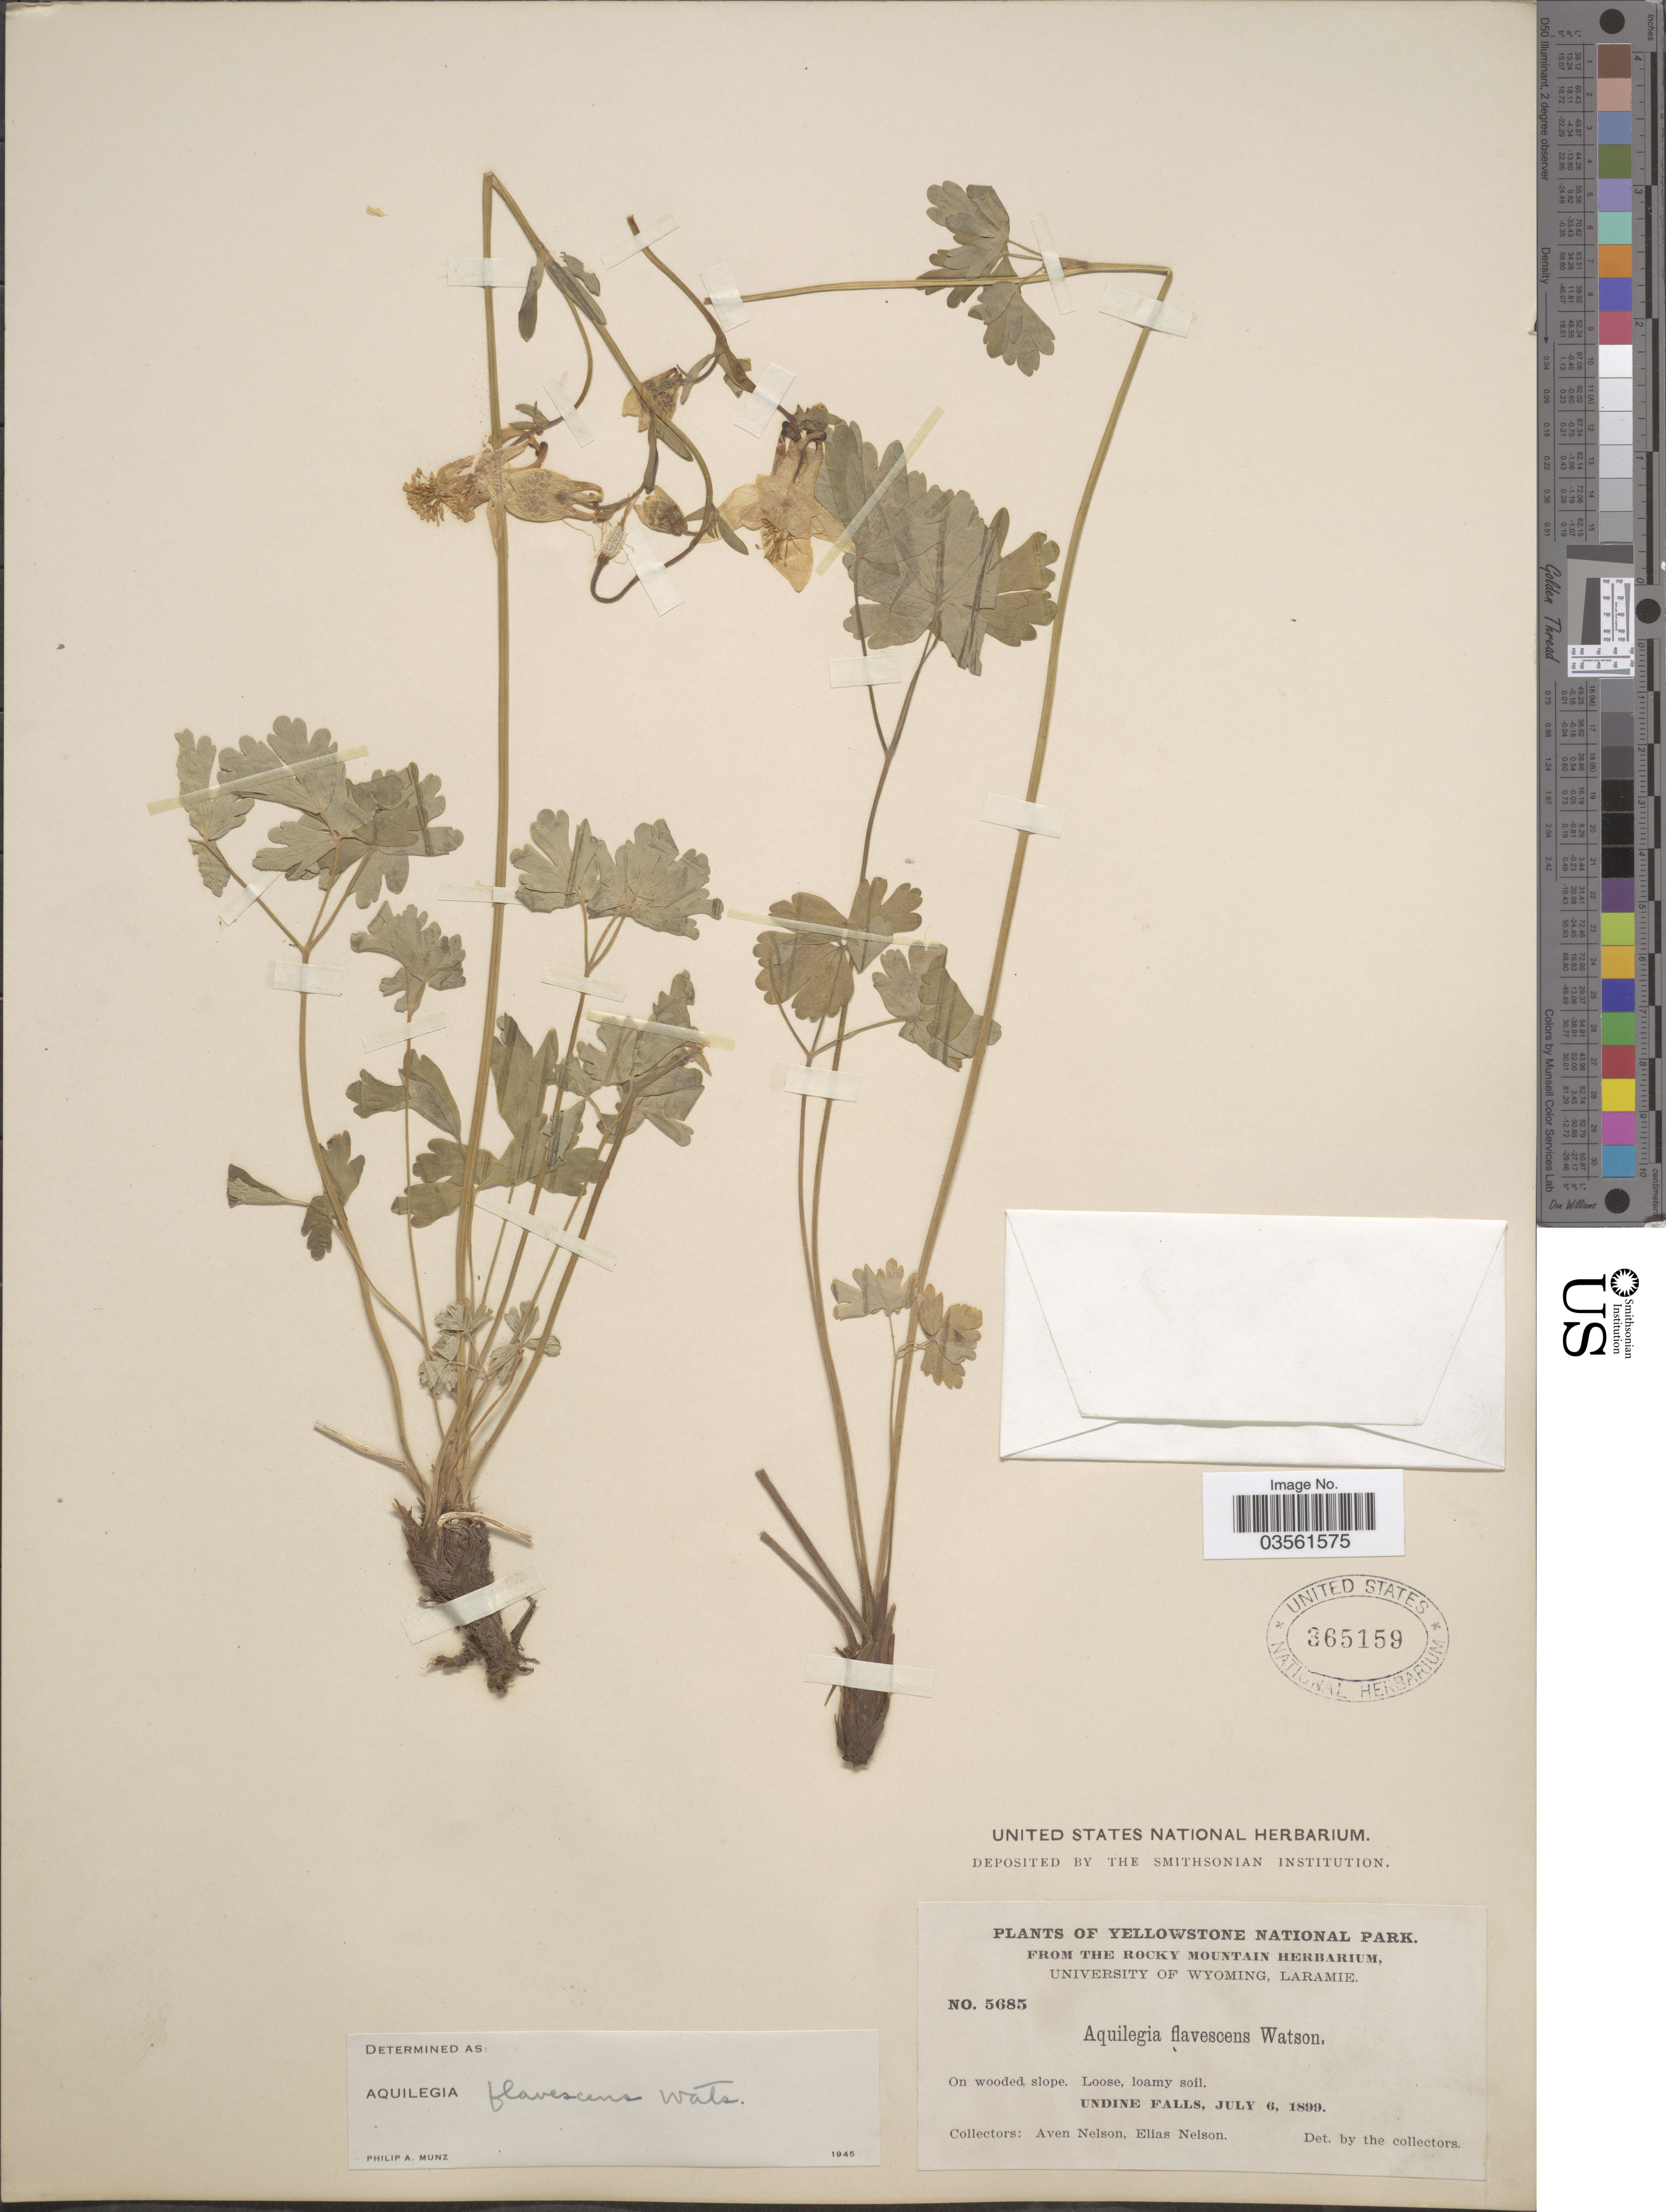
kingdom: Plantae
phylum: Tracheophyta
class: Magnoliopsida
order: Ranunculales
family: Ranunculaceae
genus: Aquilegia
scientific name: Aquilegia flavescens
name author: S. Watson in C. King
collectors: A. Nelson & E. Nelson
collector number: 5685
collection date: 1899-07-06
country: United States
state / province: Wyoming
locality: Yellowstone National Park. On wooded slope. Loose, loamy soil. Undine Falls.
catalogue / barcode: US 365159